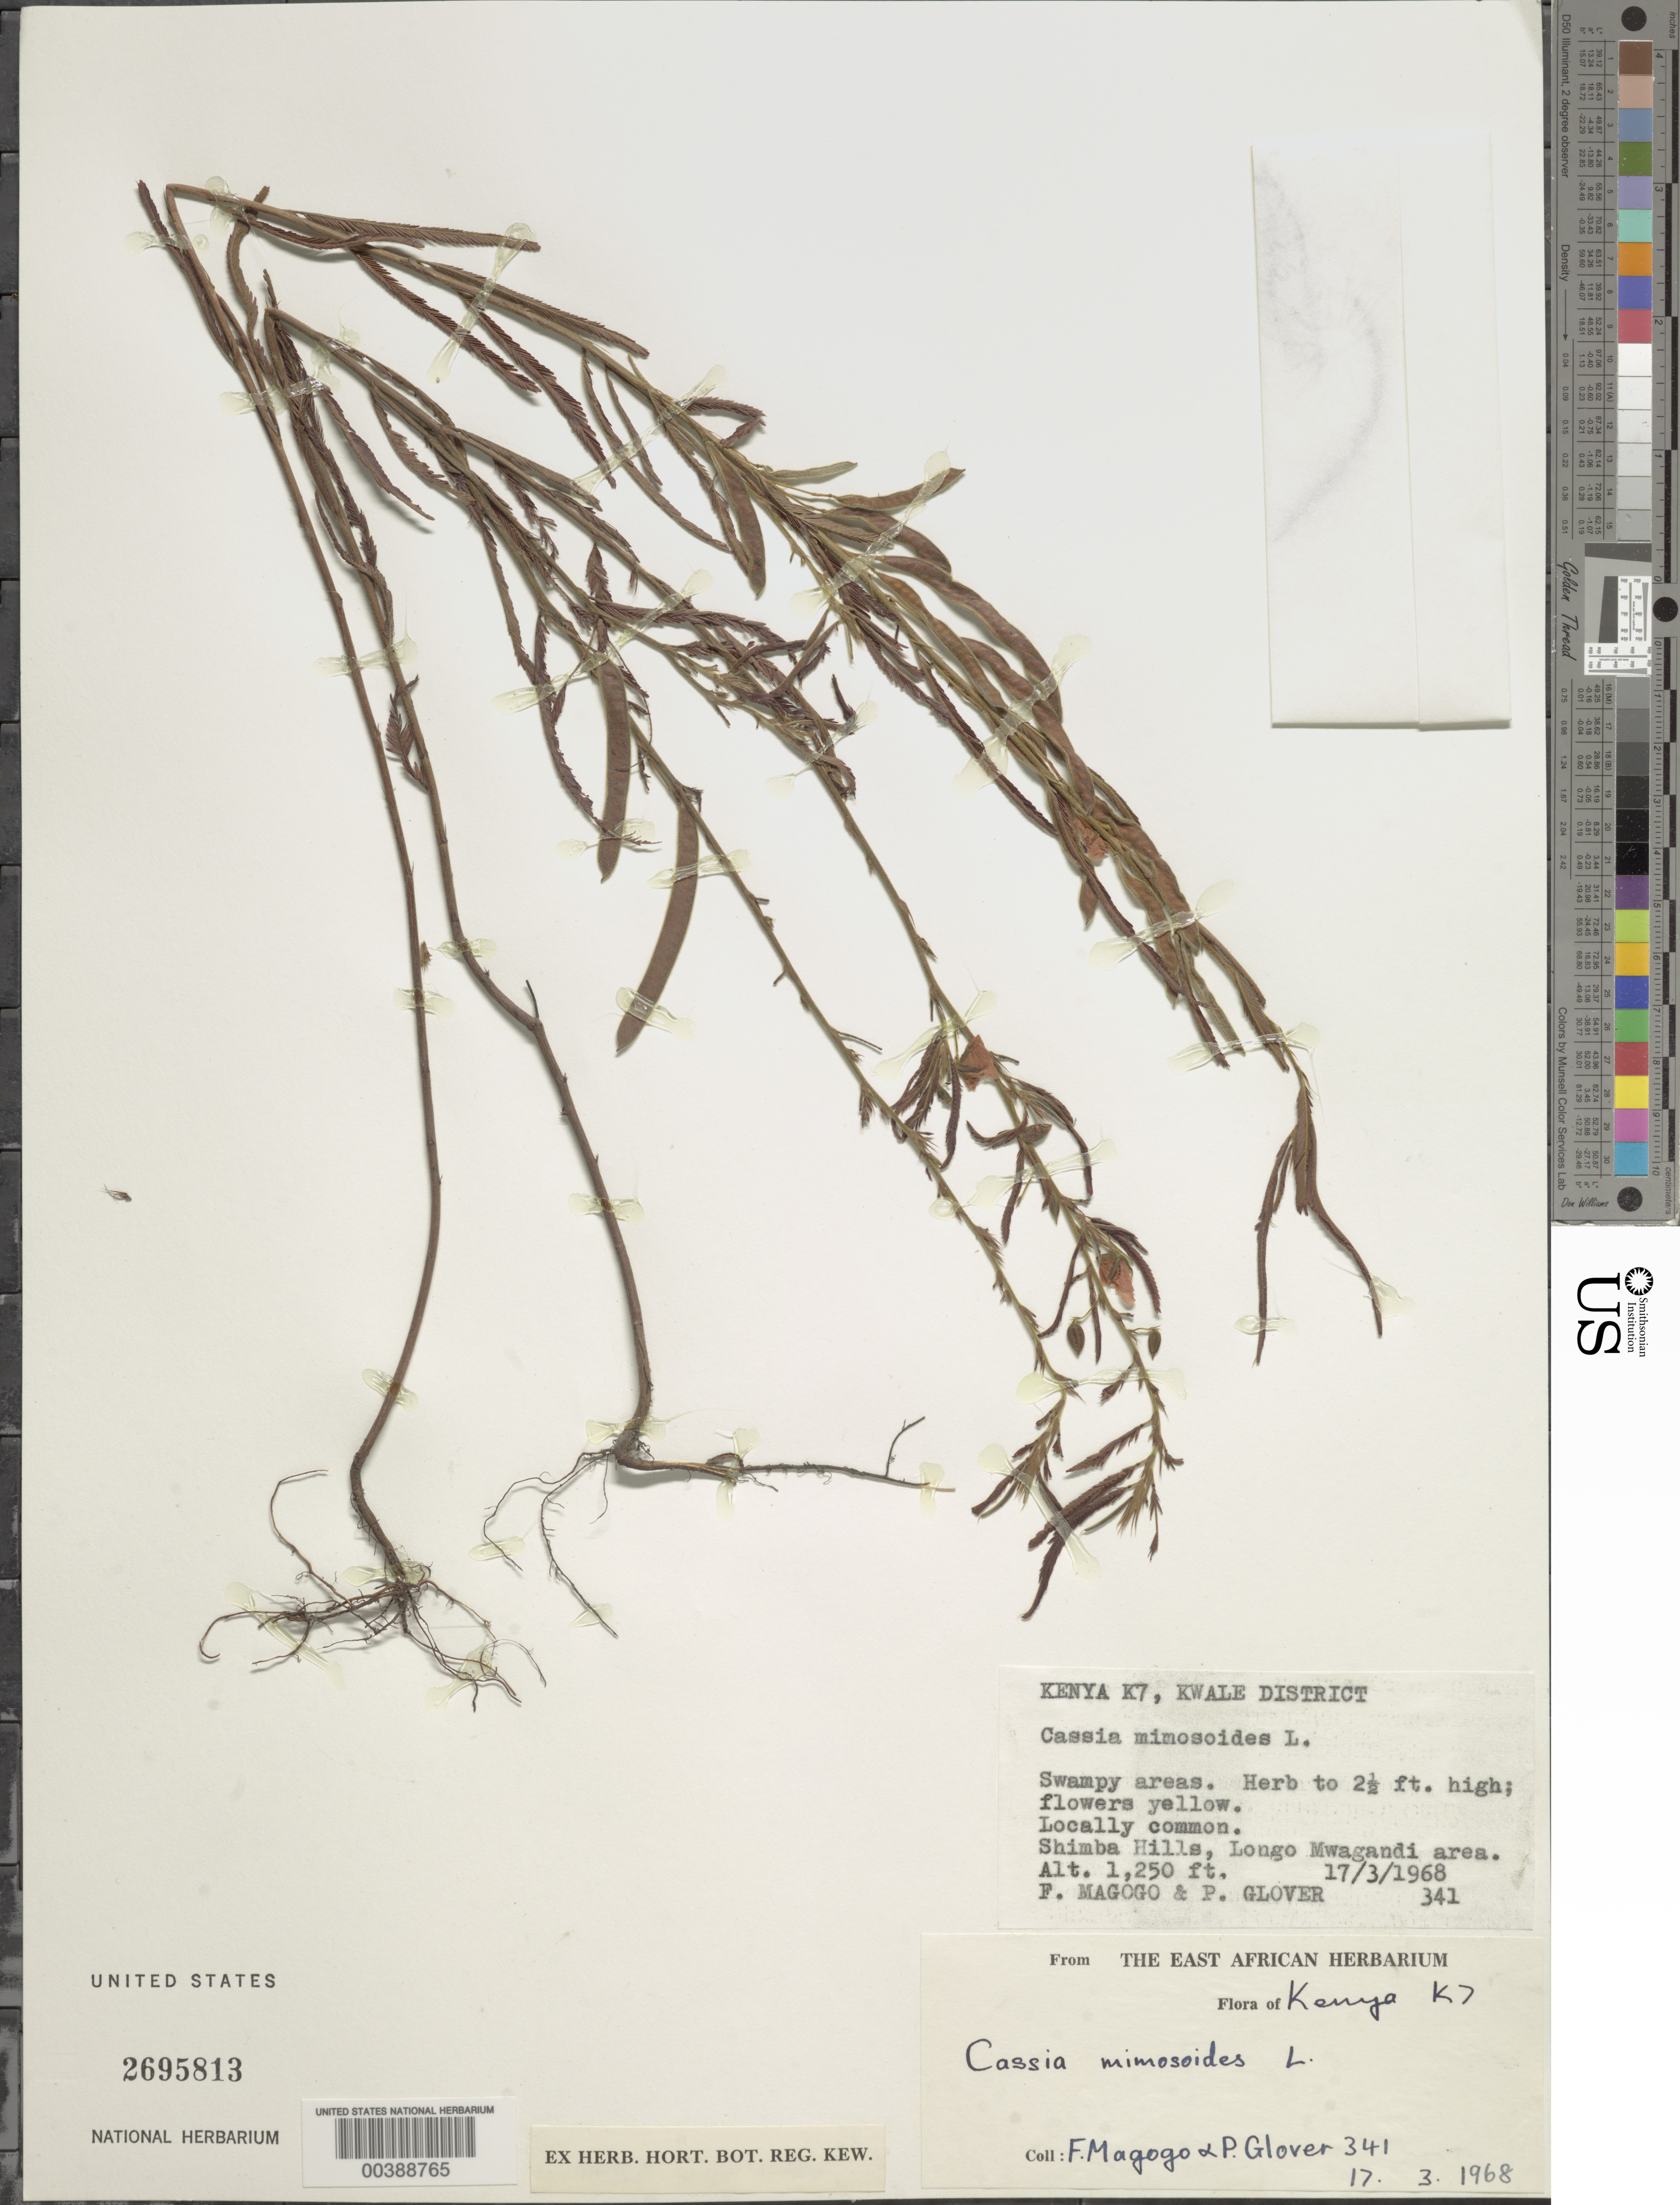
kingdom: Plantae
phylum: Tracheophyta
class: Magnoliopsida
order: Fabales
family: Fabaceae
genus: Chamaecrista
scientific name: Chamaecrista mimosoides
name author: (L.) Greene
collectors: F. Magogo & R. Estes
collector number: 341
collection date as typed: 17 Mar 1968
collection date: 1968-03-17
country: Kenya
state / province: Kwale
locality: Shimba hills, long mwagandi area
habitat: Swampy areas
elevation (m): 381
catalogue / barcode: US 2695813